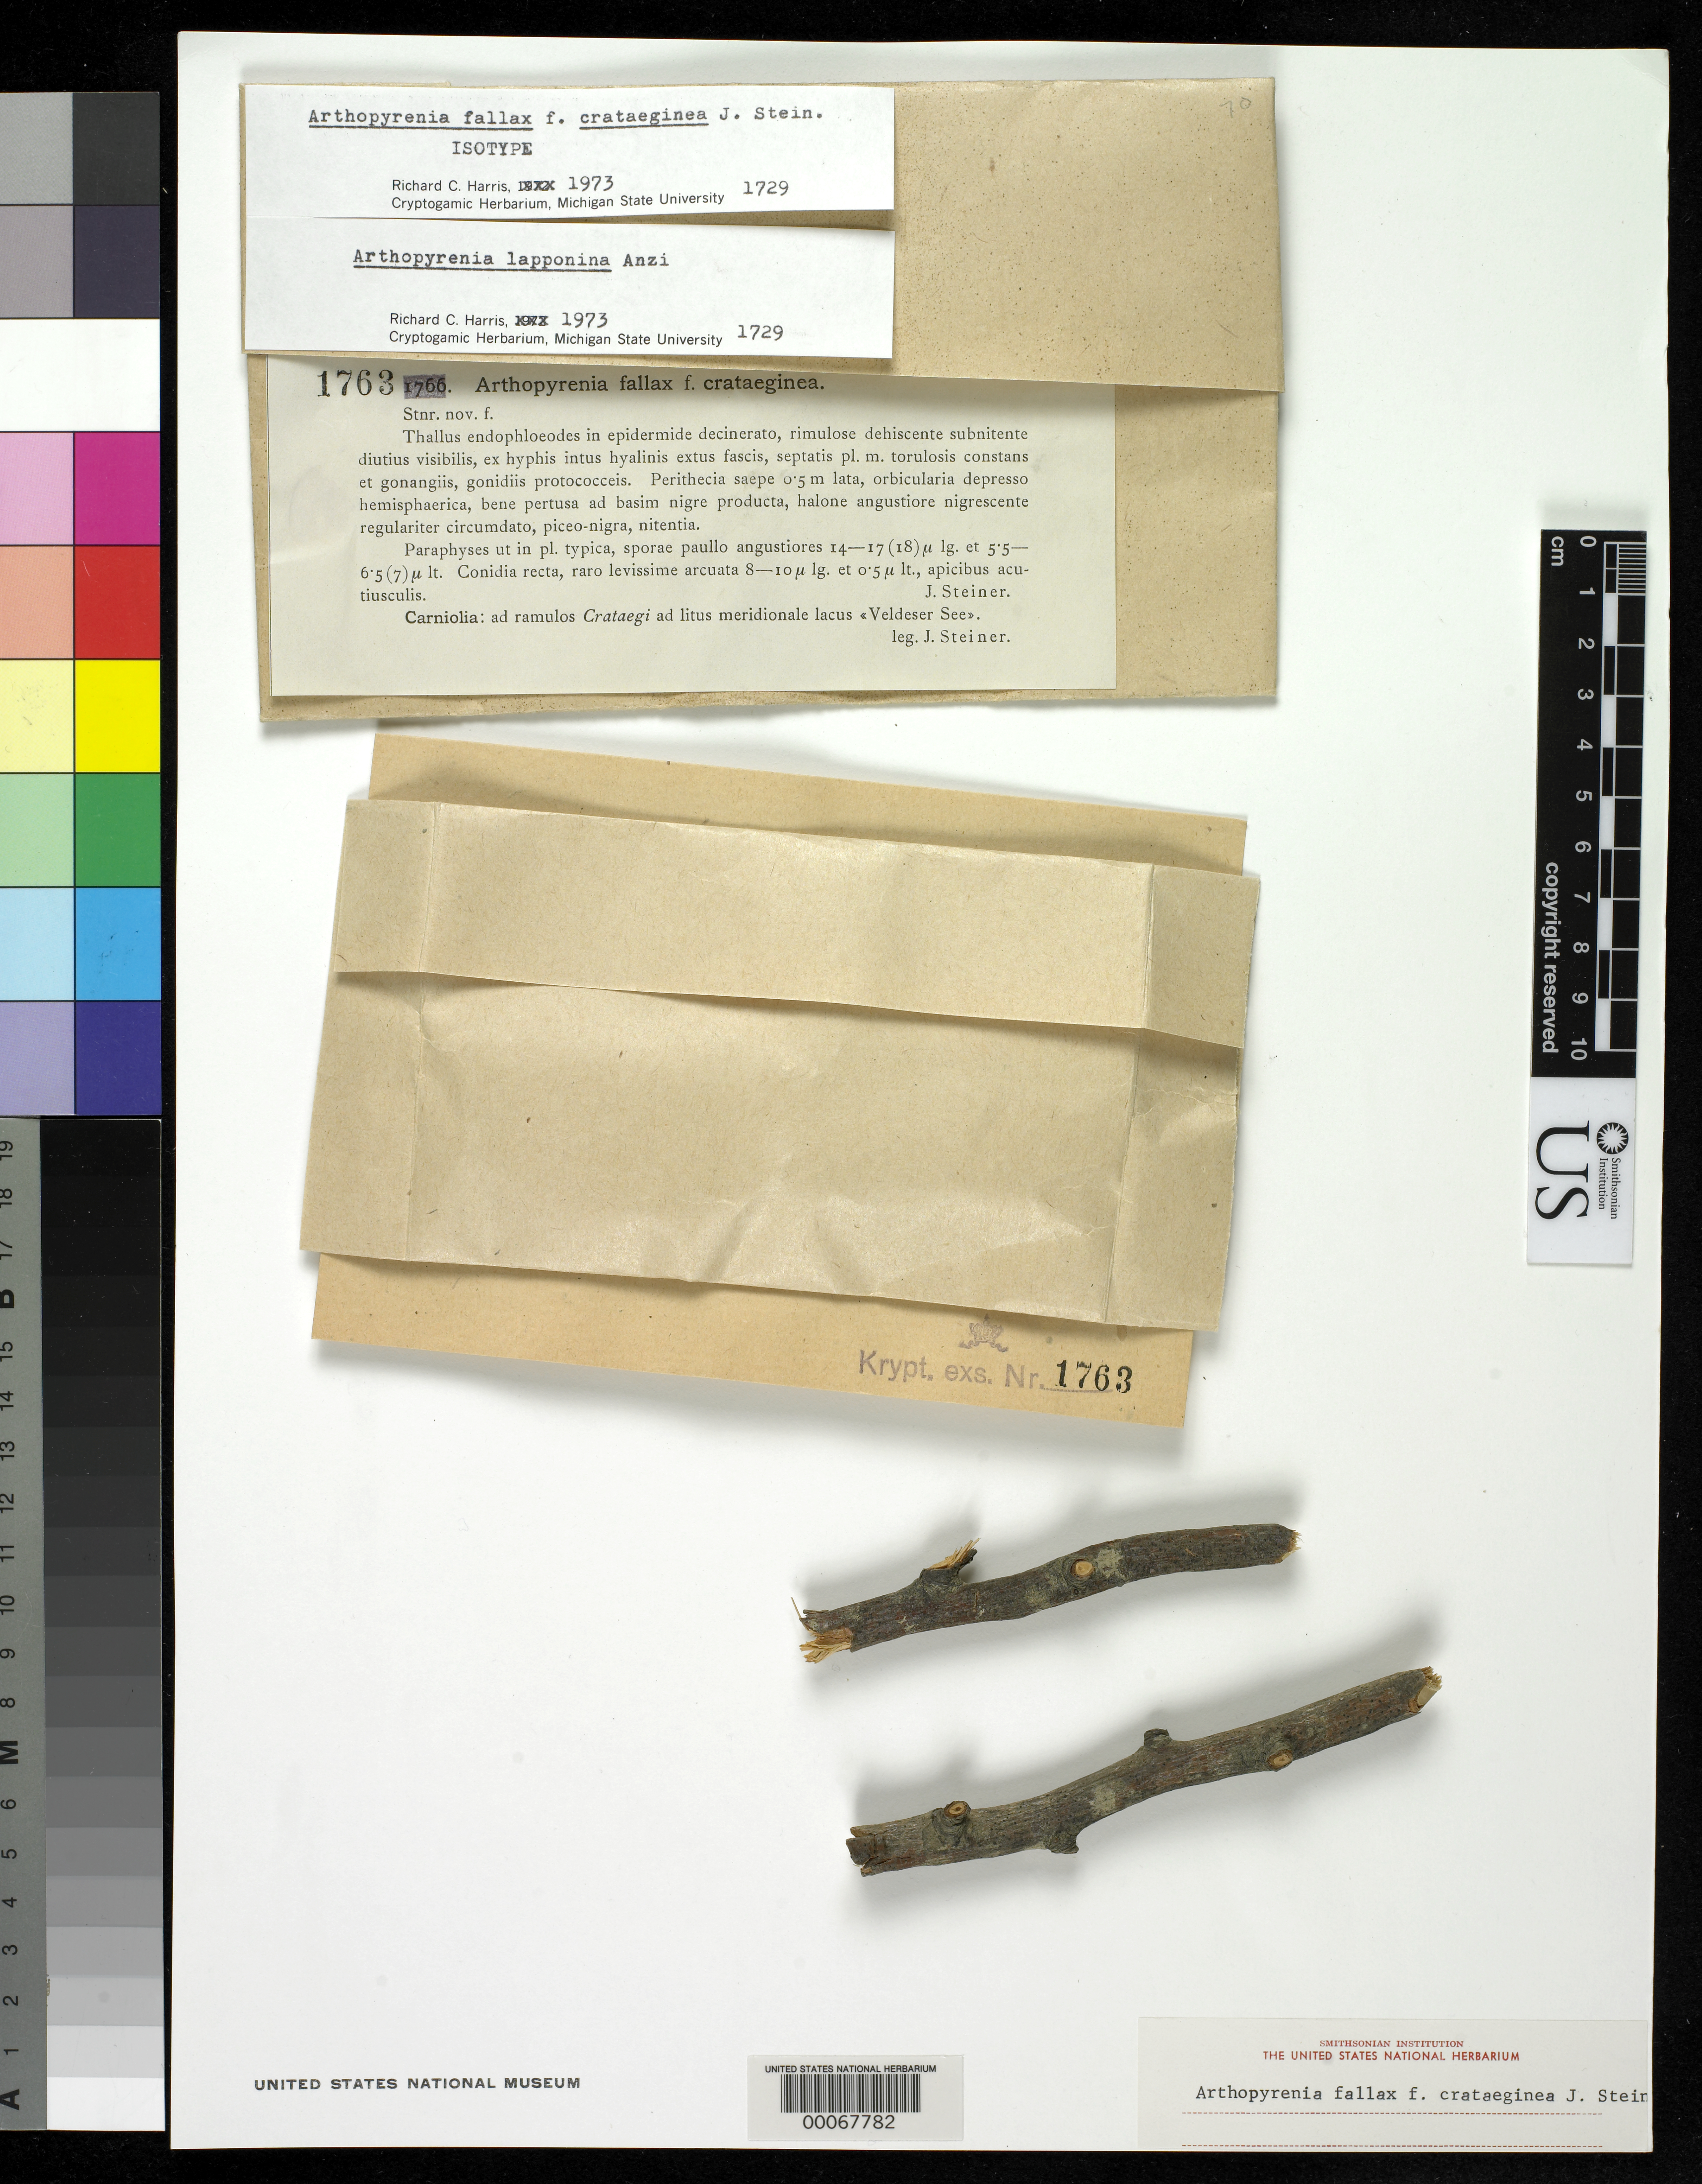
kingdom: Fungi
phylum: Ascomycota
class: Dothideomycetes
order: Pleosporales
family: Arthopyreniaceae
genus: Arthopyrenia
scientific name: Arthopyrenia fallax f. crataeginea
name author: J. Steiner in Zahlbr.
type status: Isotype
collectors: J. Steiner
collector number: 1763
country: Austria